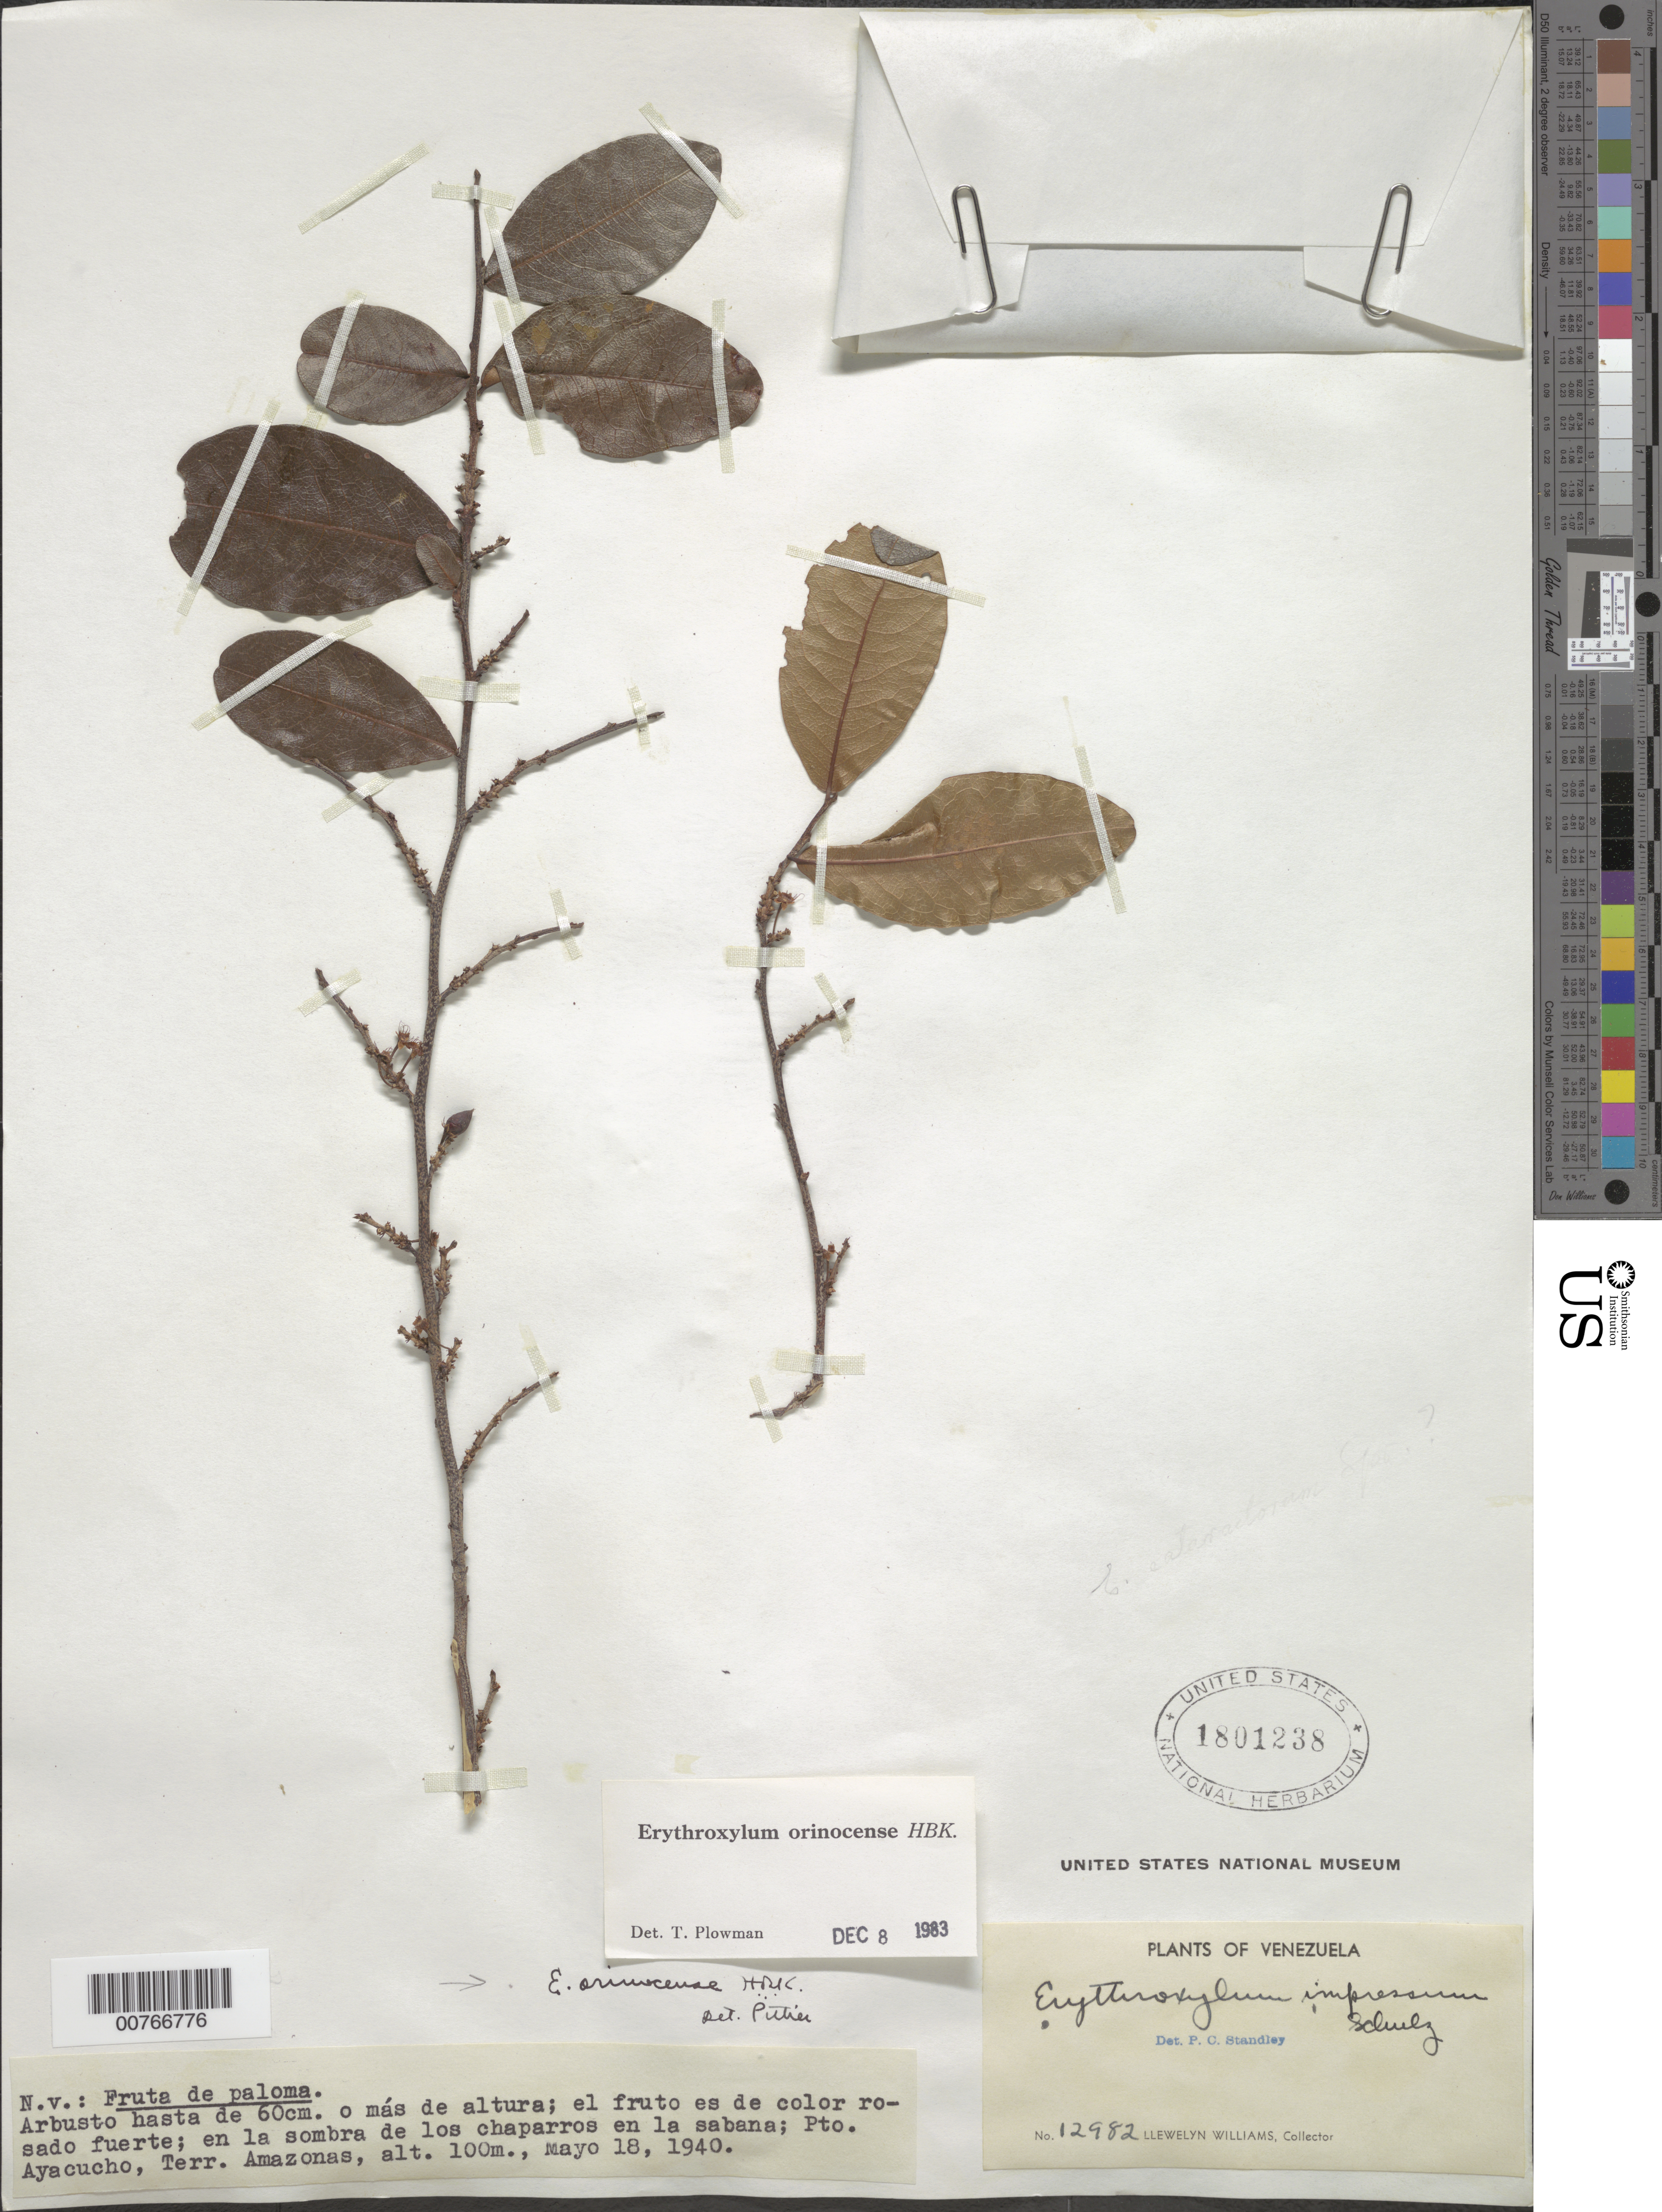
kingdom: Plantae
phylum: Tracheophyta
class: Magnoliopsida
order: Malpighiales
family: Erythroxylaceae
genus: Erythroxylum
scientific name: Erythroxylum orinocense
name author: Kunth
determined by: Plowman, Timothy C.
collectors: Ll. Williams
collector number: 12982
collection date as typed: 18-May-40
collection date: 1940-05-18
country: Venezuela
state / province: Amazonas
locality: Puerto Ayacucho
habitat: Sombra de los chaparros en la sabana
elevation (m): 100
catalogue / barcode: US 1801238